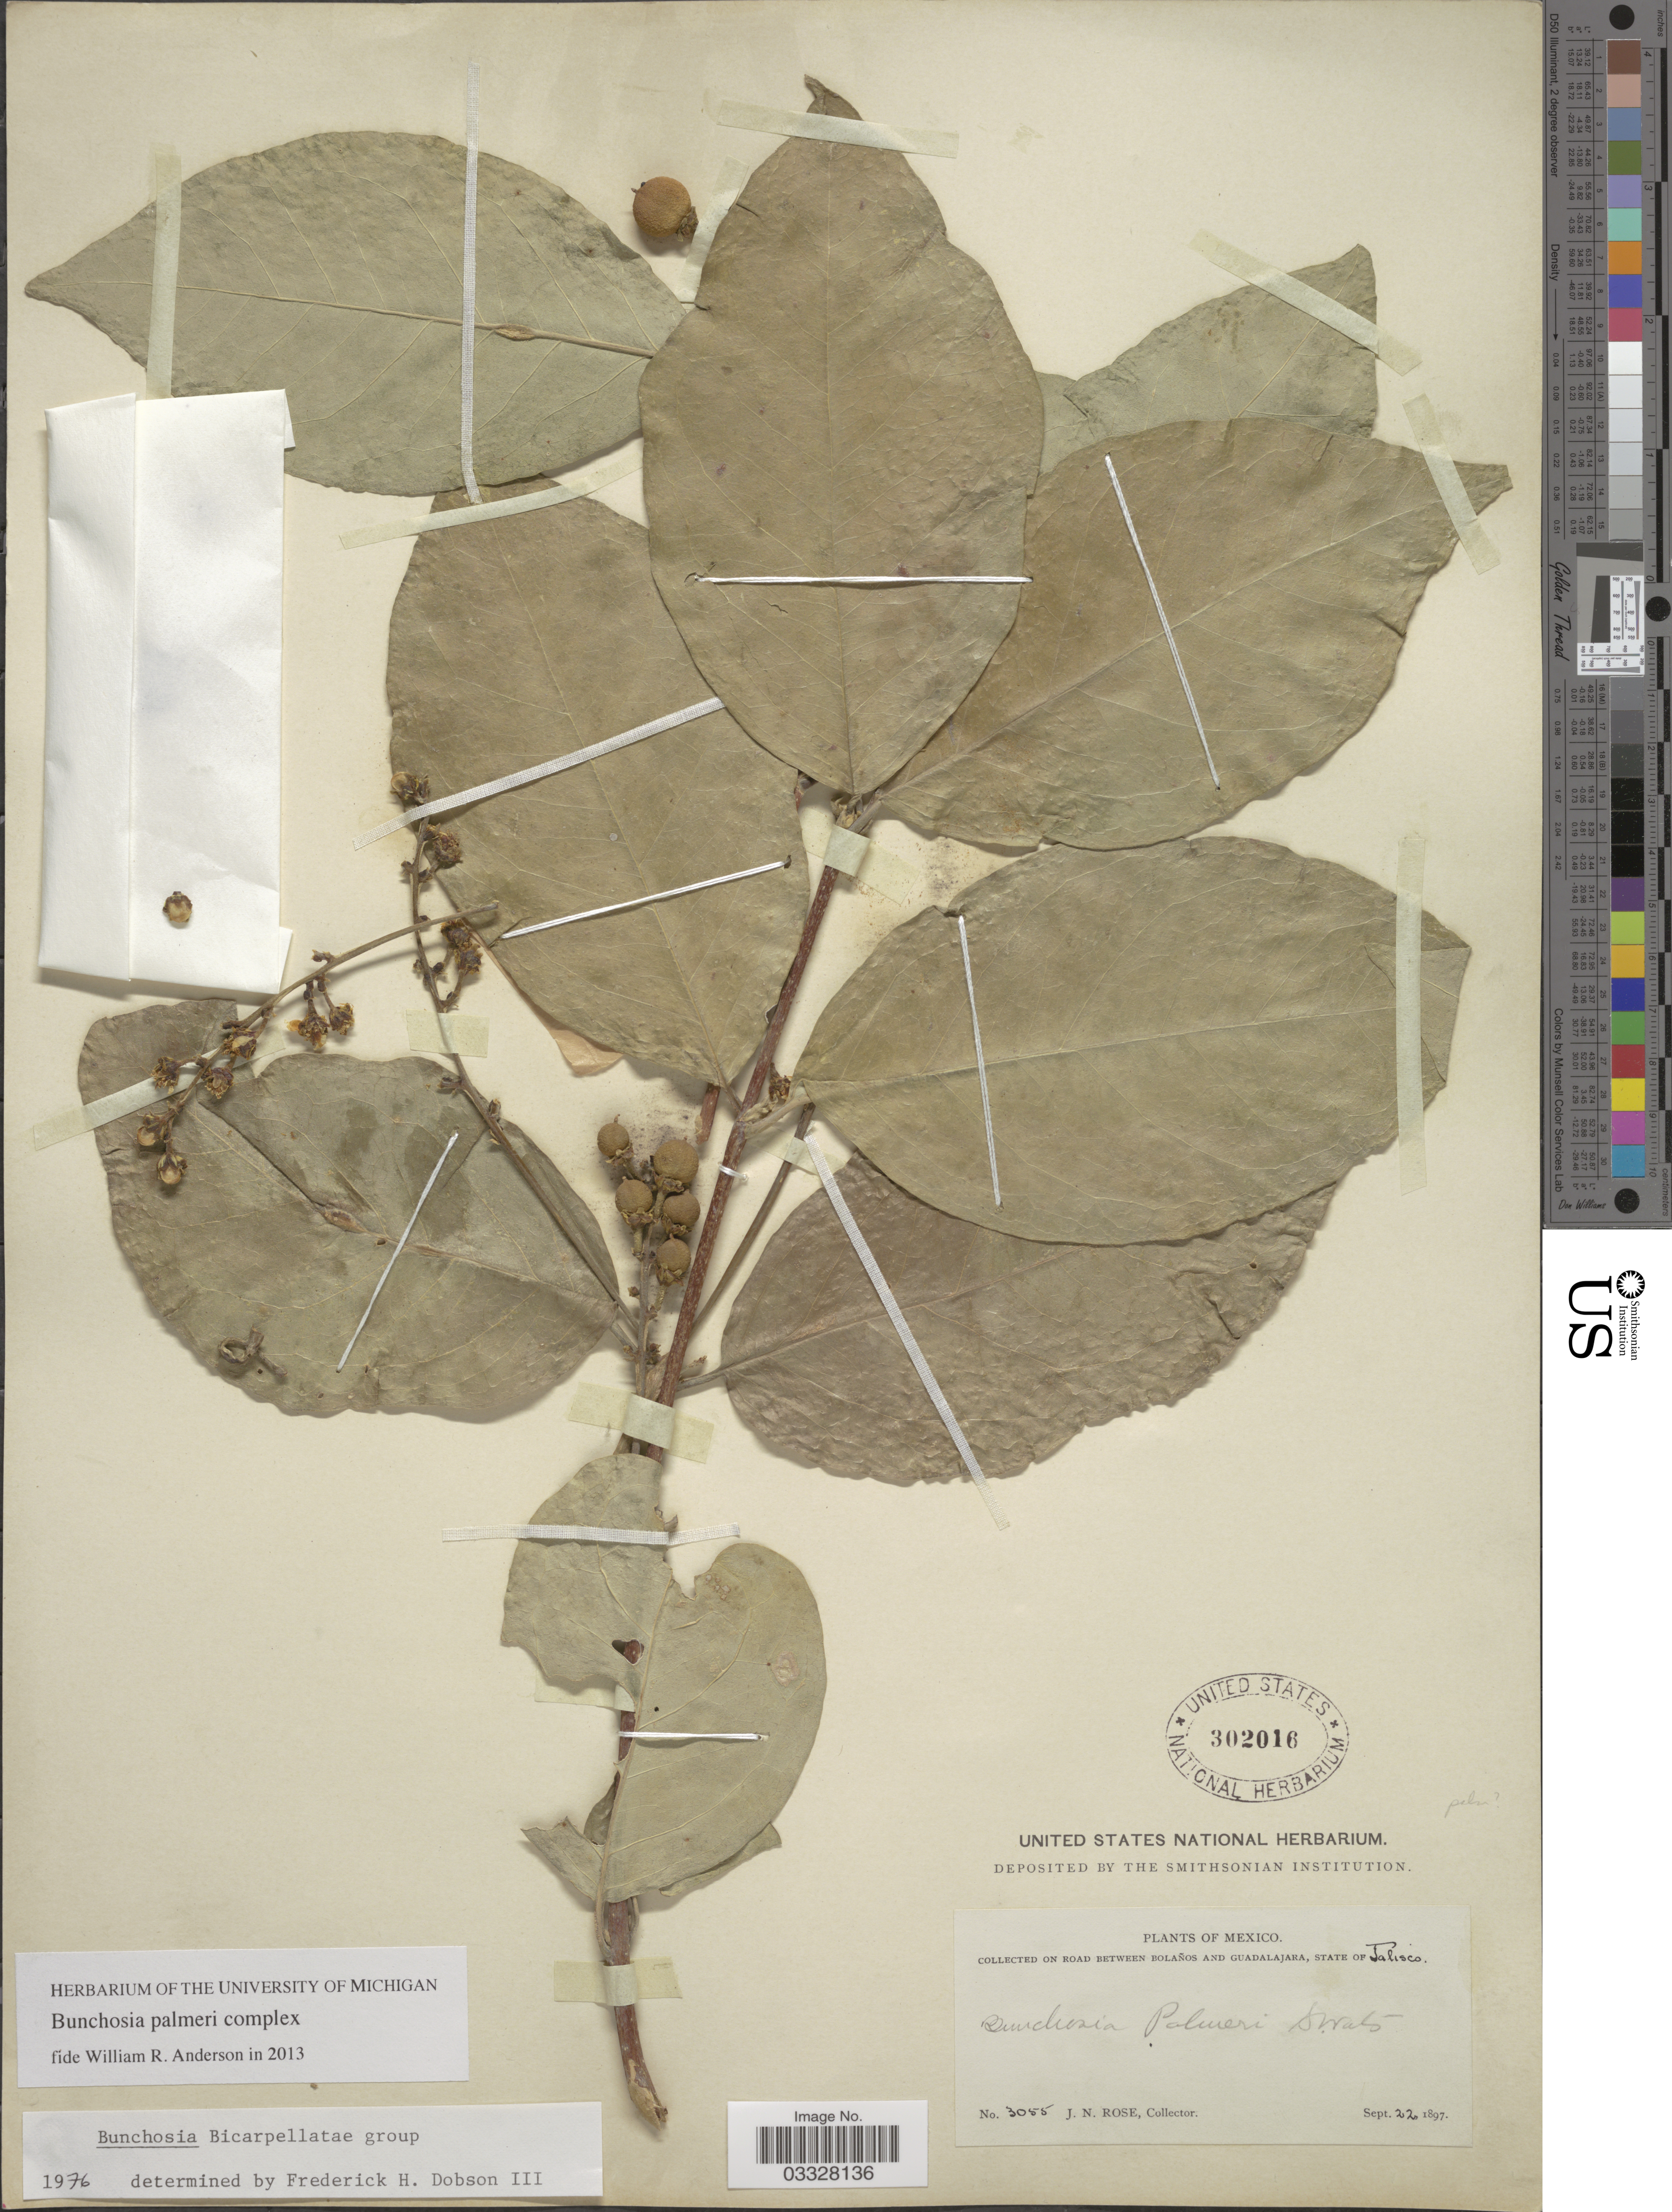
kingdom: Plantae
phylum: Tracheophyta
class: Magnoliopsida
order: Malpighiales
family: Malpighiaceae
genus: Bunchosia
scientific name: Bunchosia palmeri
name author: S. Watson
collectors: J. N. Rose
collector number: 3055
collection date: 1897-09-22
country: Mexico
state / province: Jalisco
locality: On road between Bolaños and Guadalajara.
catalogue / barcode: US 302016